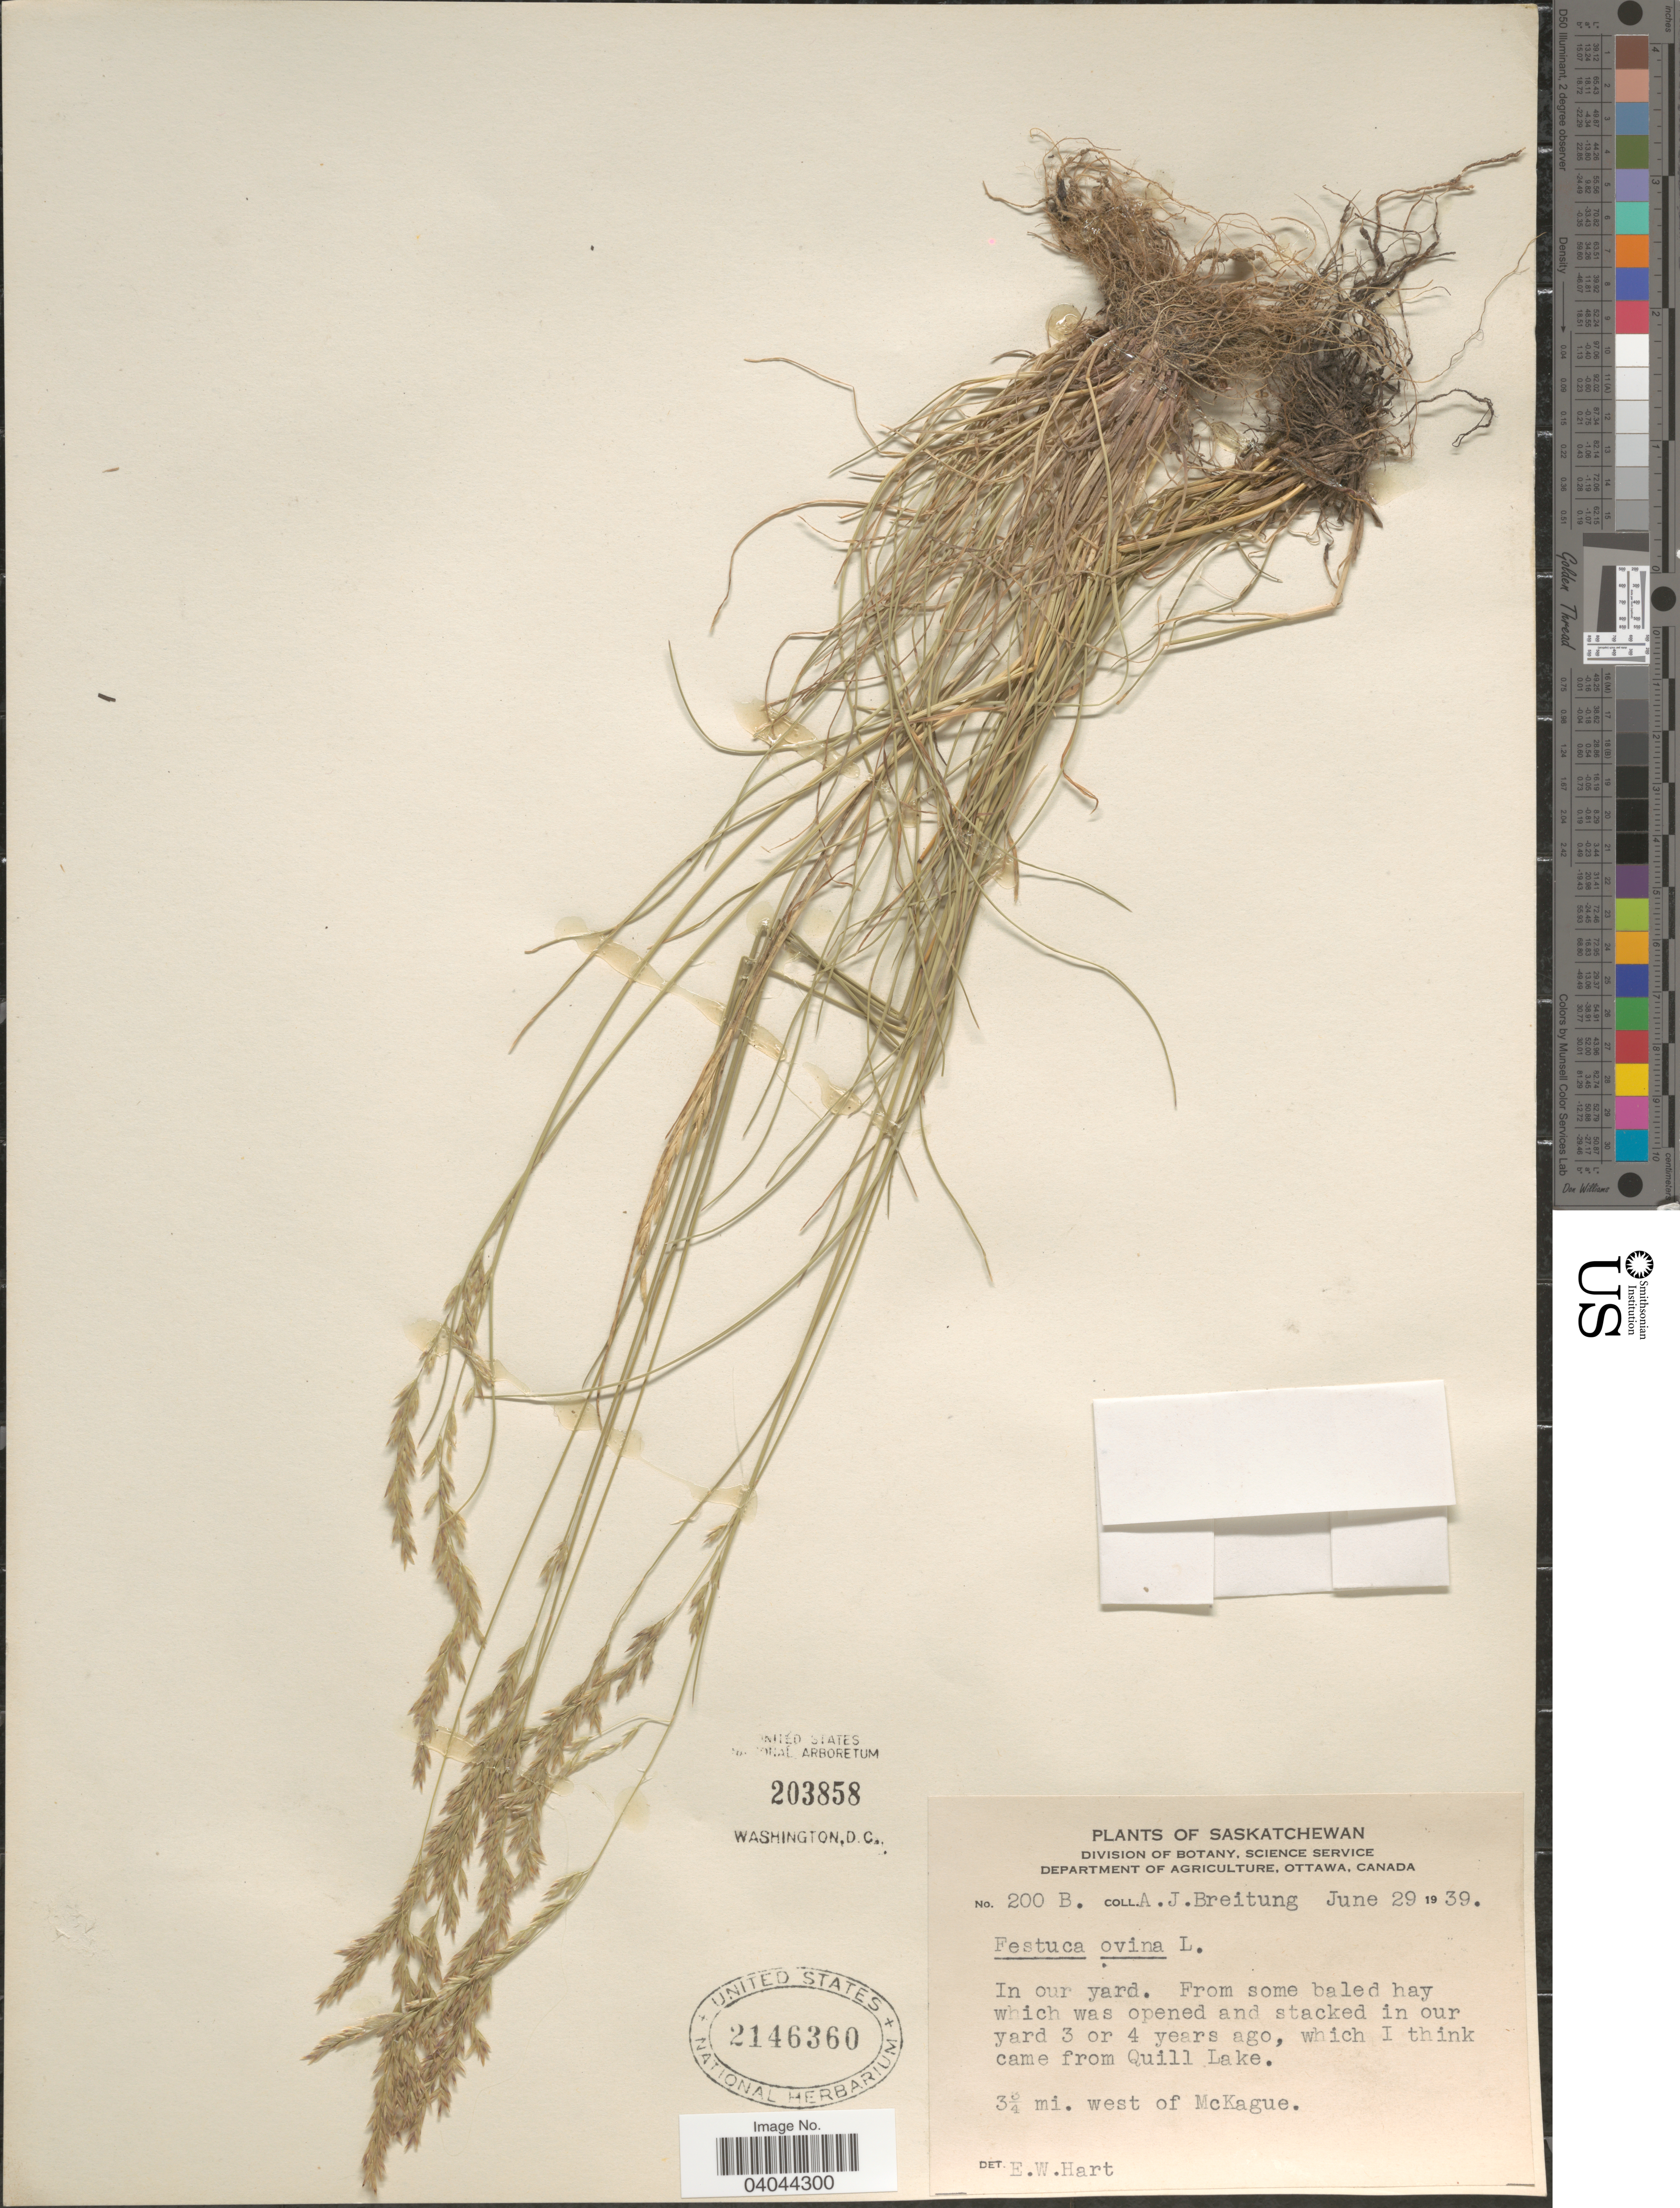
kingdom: Plantae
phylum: Tracheophyta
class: Liliopsida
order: Poales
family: Poaceae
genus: Festuca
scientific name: Festuca ovina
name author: L.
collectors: A. Breitung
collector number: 200 B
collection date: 1939-06-29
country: Canada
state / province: Saskatchewan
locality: In our yard. From some baled hay which was opened and stacked in our yard 3 or 4 years ago, which i think came from Quill Lake. 3¾ mi. west of McKague.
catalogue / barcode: US 2146360